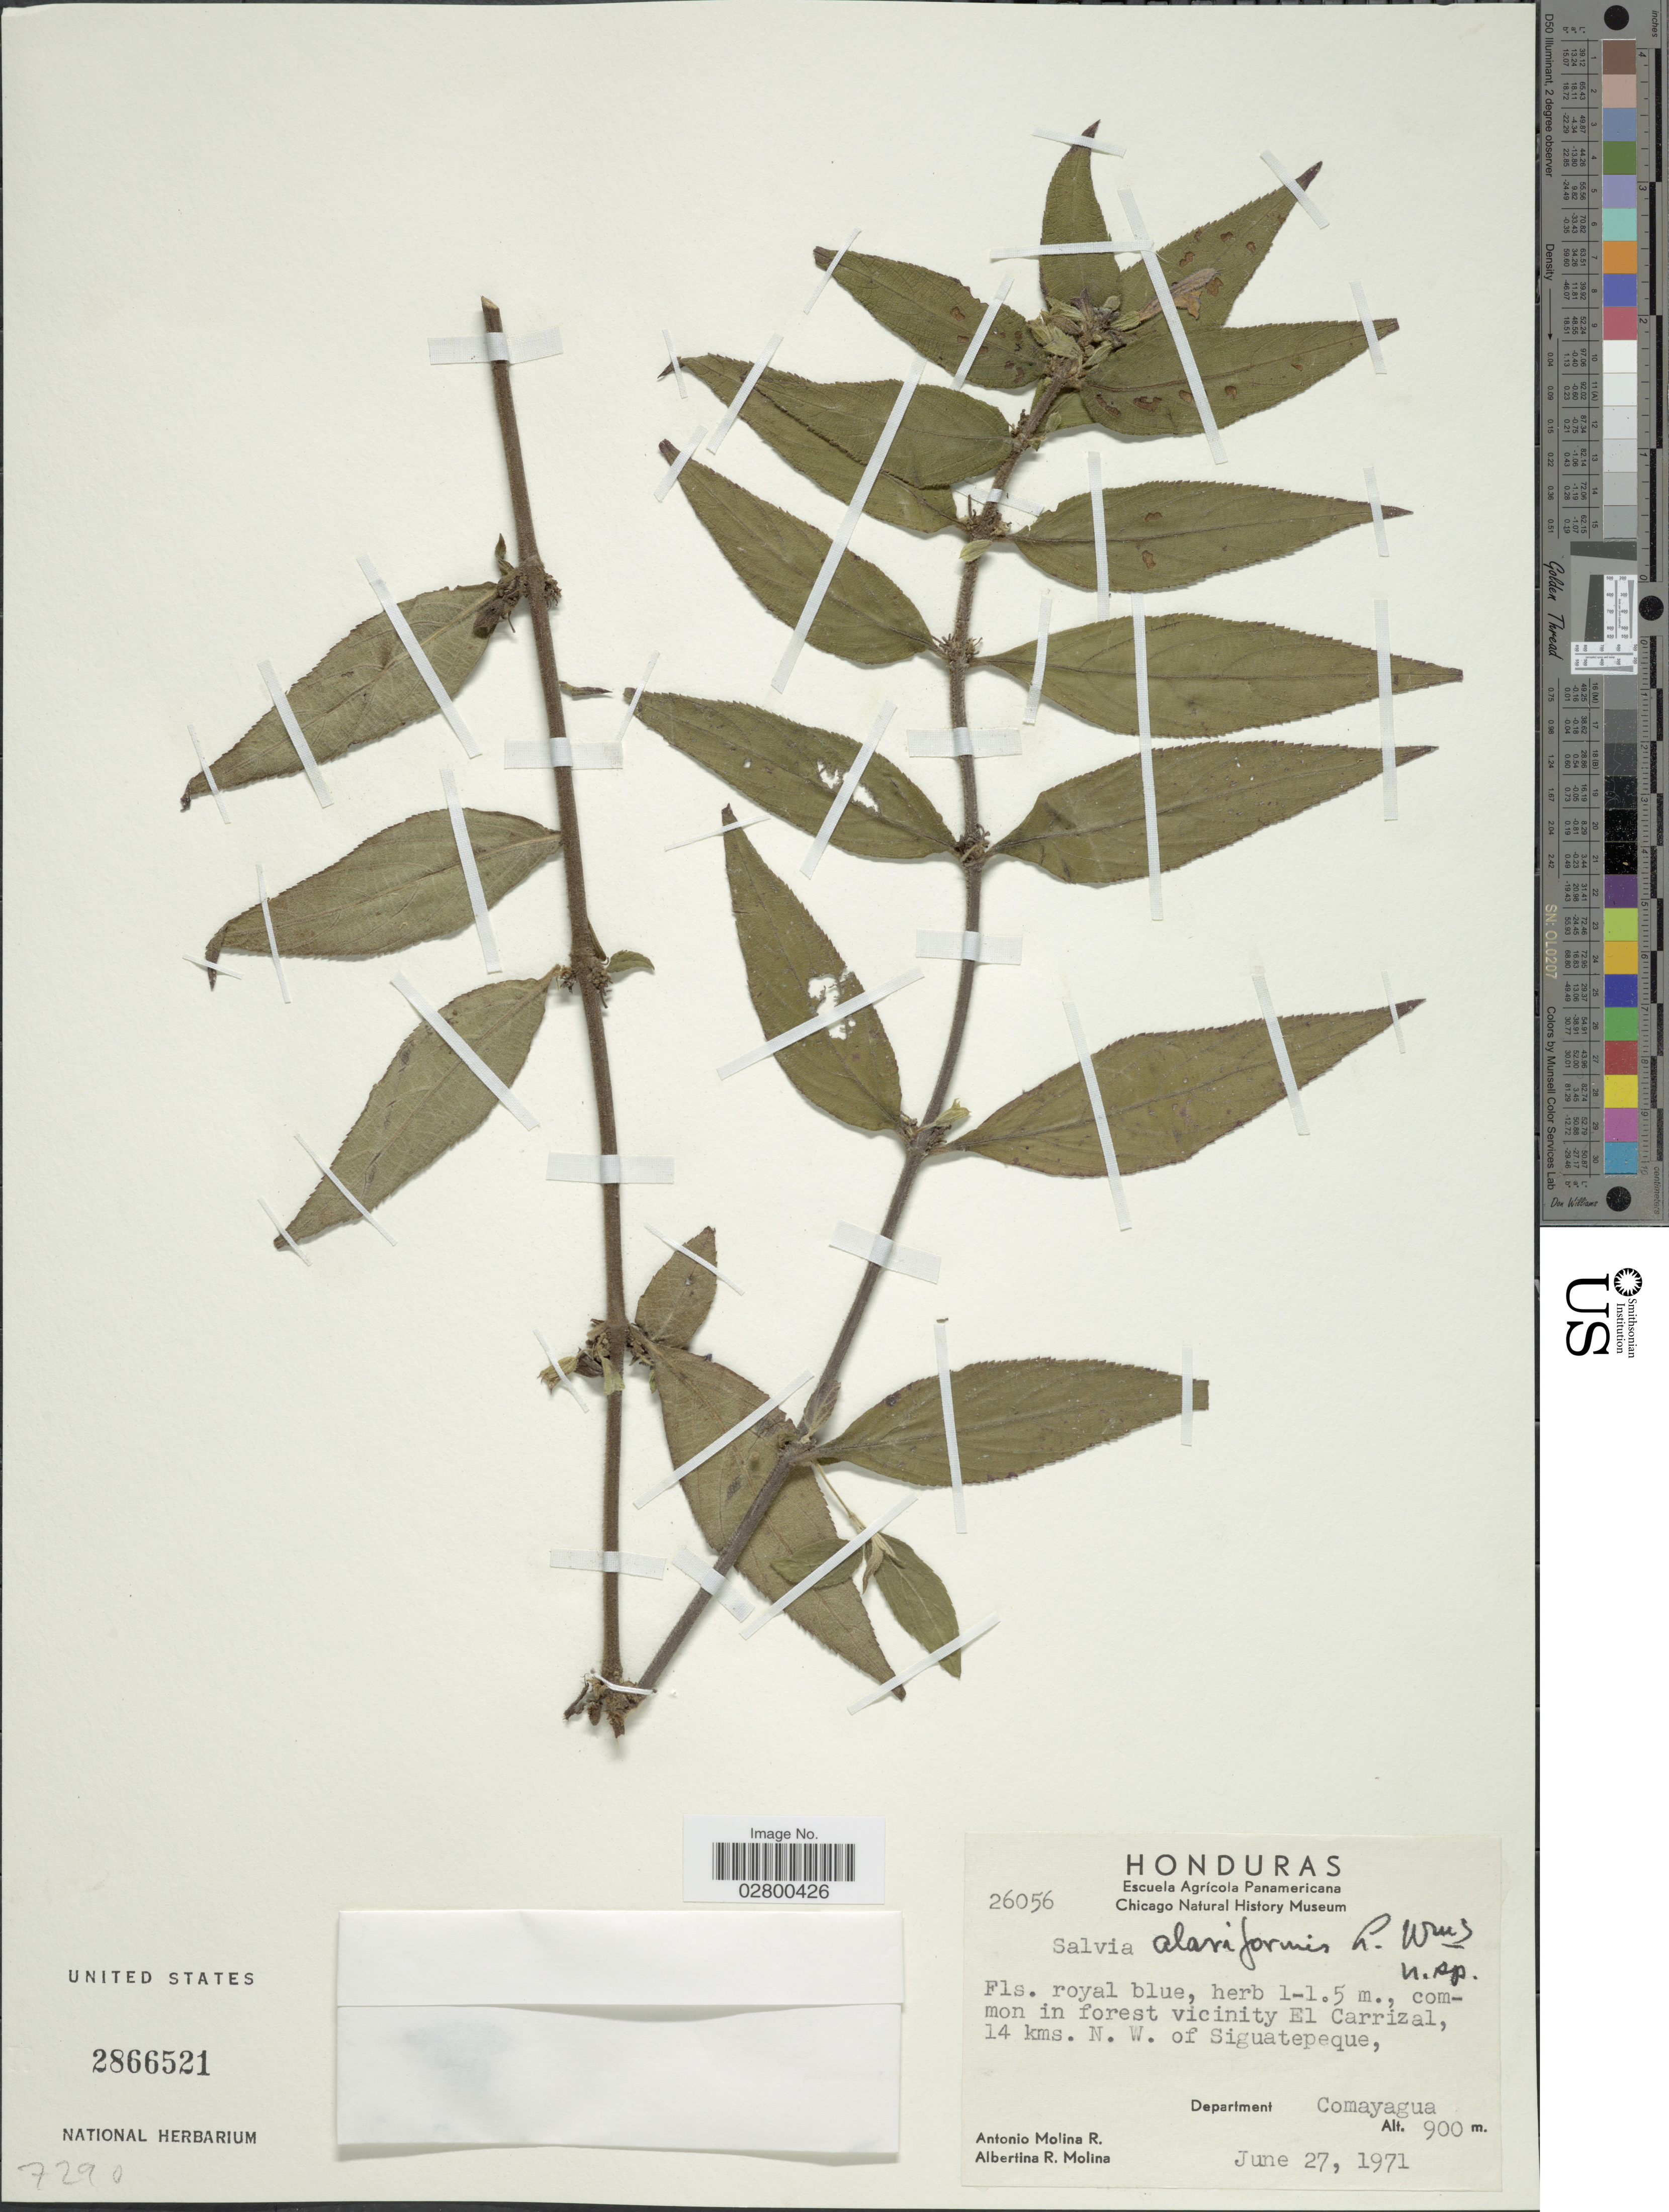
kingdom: Plantae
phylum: Tracheophyta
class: Magnoliopsida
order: Lamiales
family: Lamiaceae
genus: Salvia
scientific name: Salvia alariformis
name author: L.O. Williams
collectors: A. Molina R. & A. R. Molina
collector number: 26056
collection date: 1971-06-27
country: Honduras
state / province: Comayagua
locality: Common in forest vicinity El Carrizal, 14 kms. N.W. of Siguatepeque, Department Comayagua.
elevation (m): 900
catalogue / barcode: US 2866521